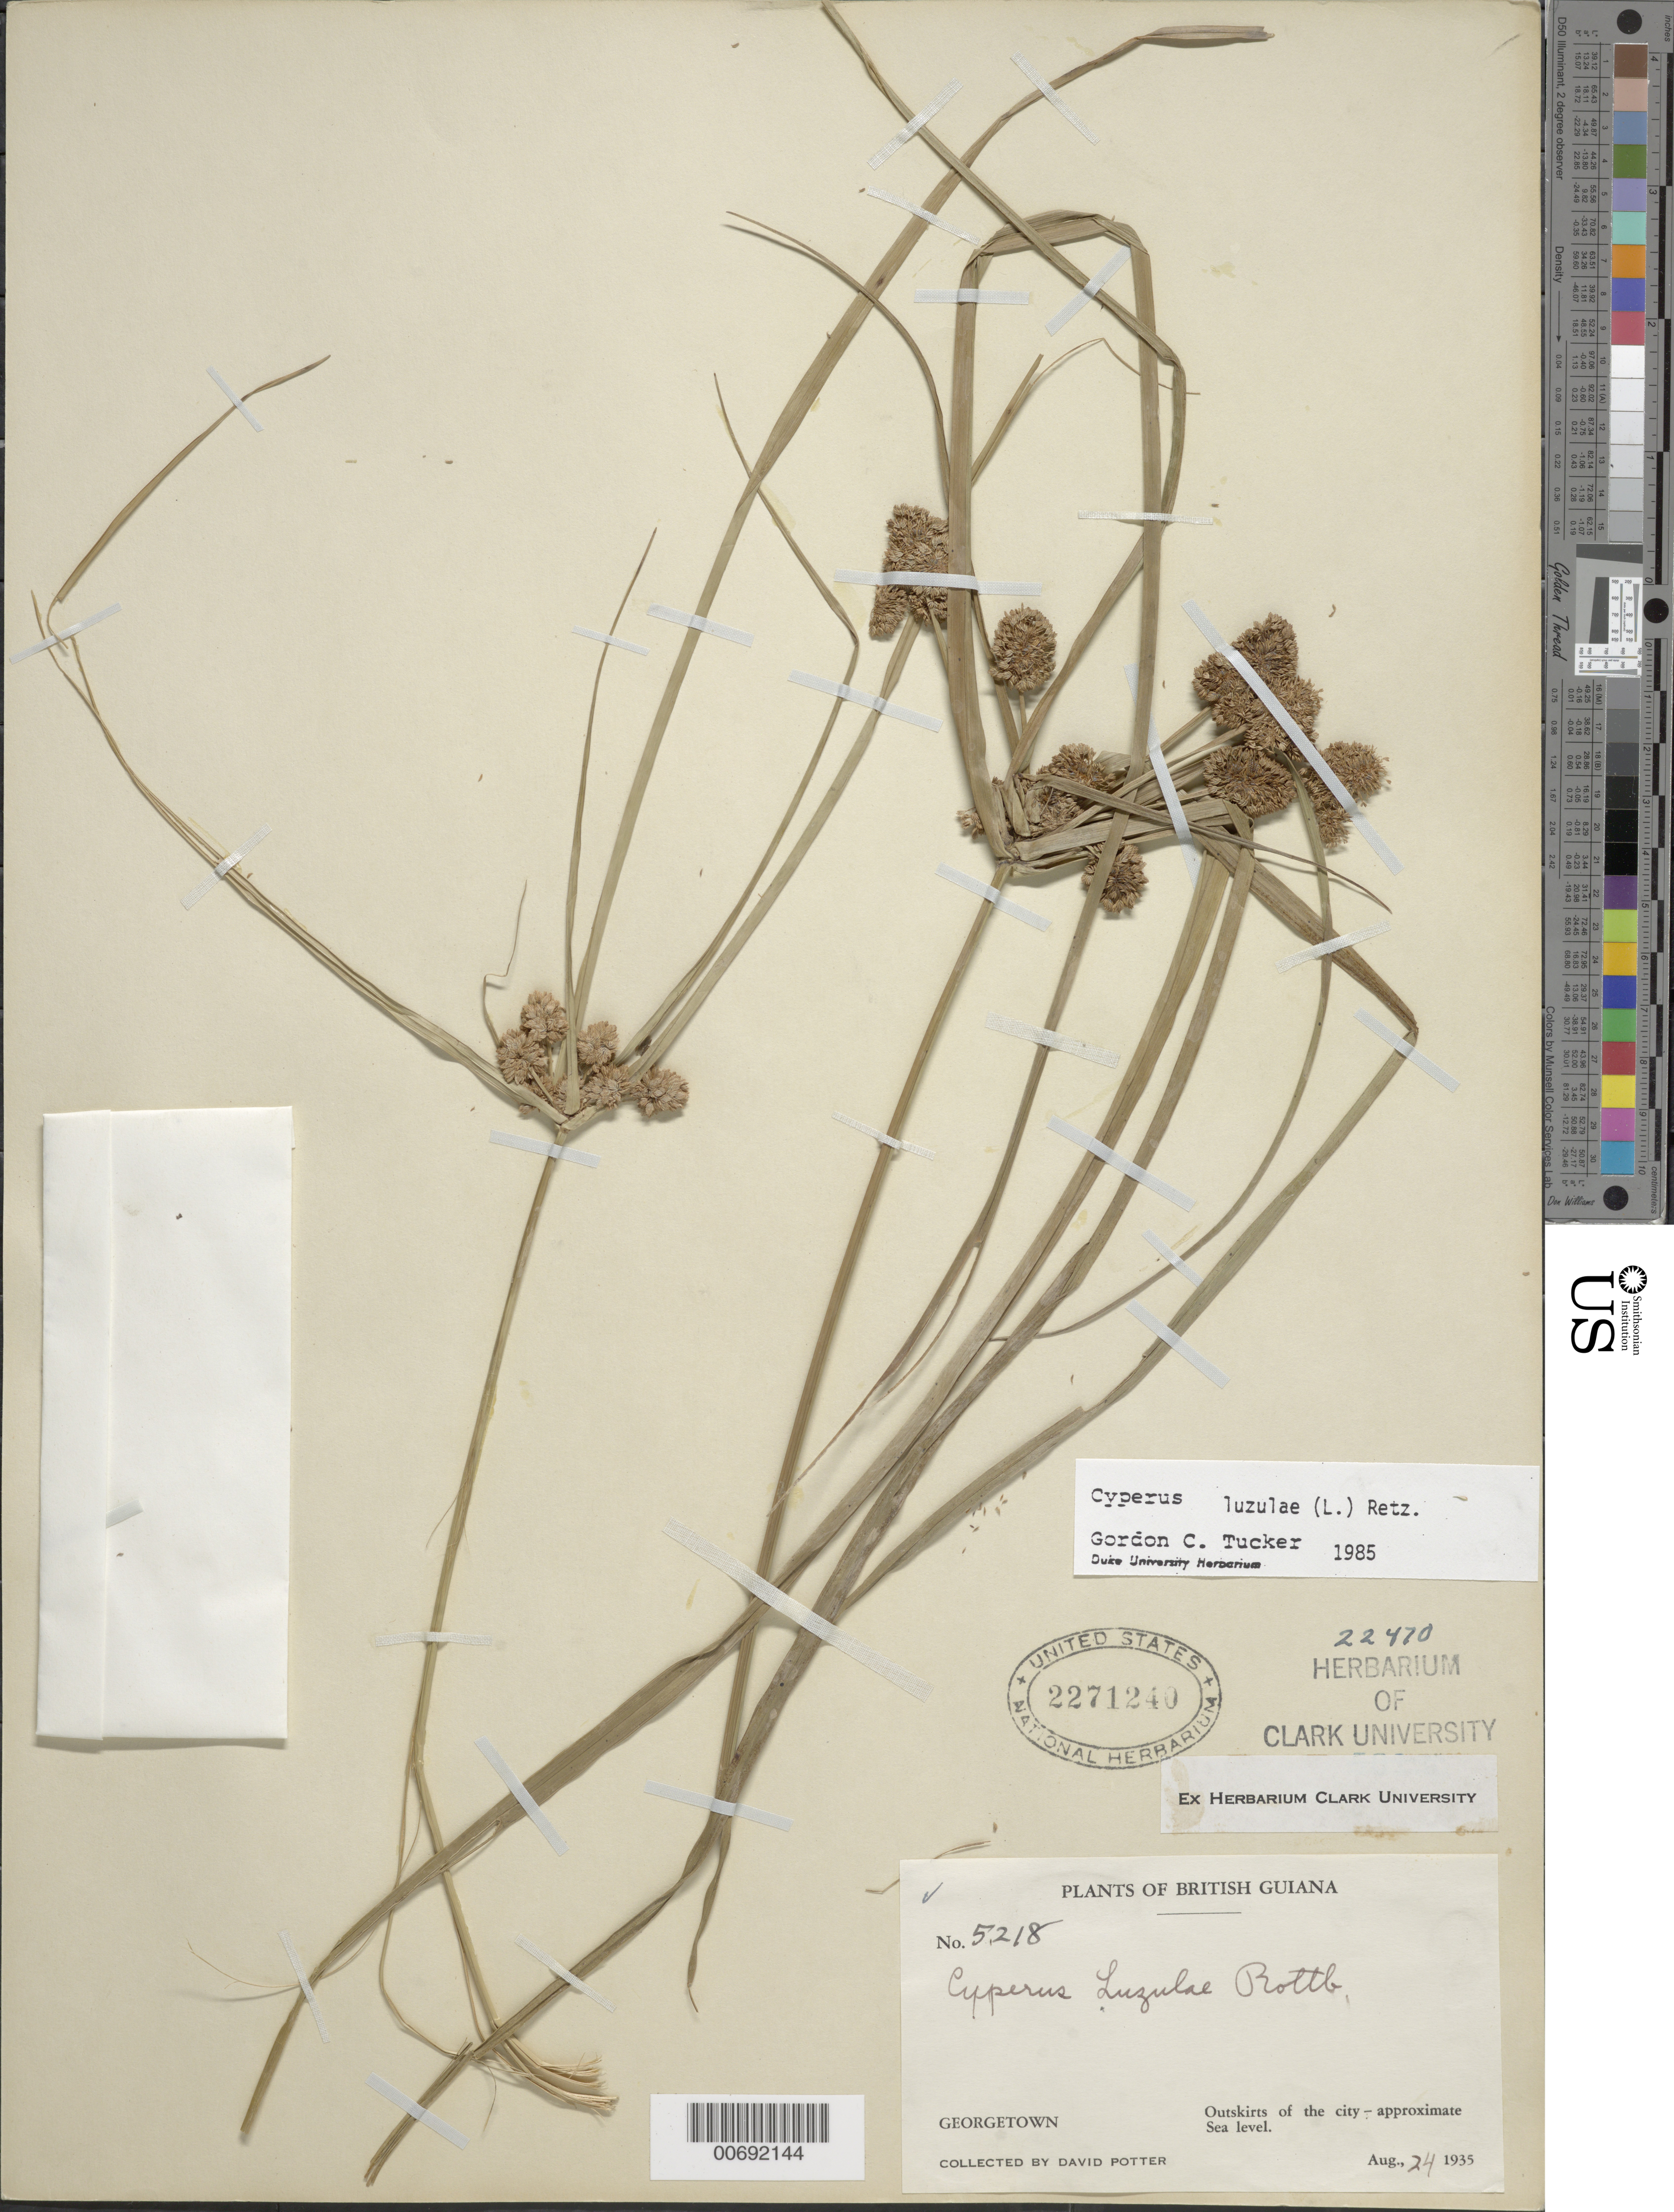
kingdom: Plantae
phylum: Tracheophyta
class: Liliopsida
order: Poales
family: Cyperaceae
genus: Cyperus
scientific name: Cyperus luzulae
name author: (L.) Rottb. ex Retz.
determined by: Tucker, G. C.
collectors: D. Potter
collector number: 5218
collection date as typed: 24-Aug-35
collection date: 1935-08-24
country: Guyana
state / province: Demerara-Mahaica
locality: Georgetown, outskirts of city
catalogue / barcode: US 2271240